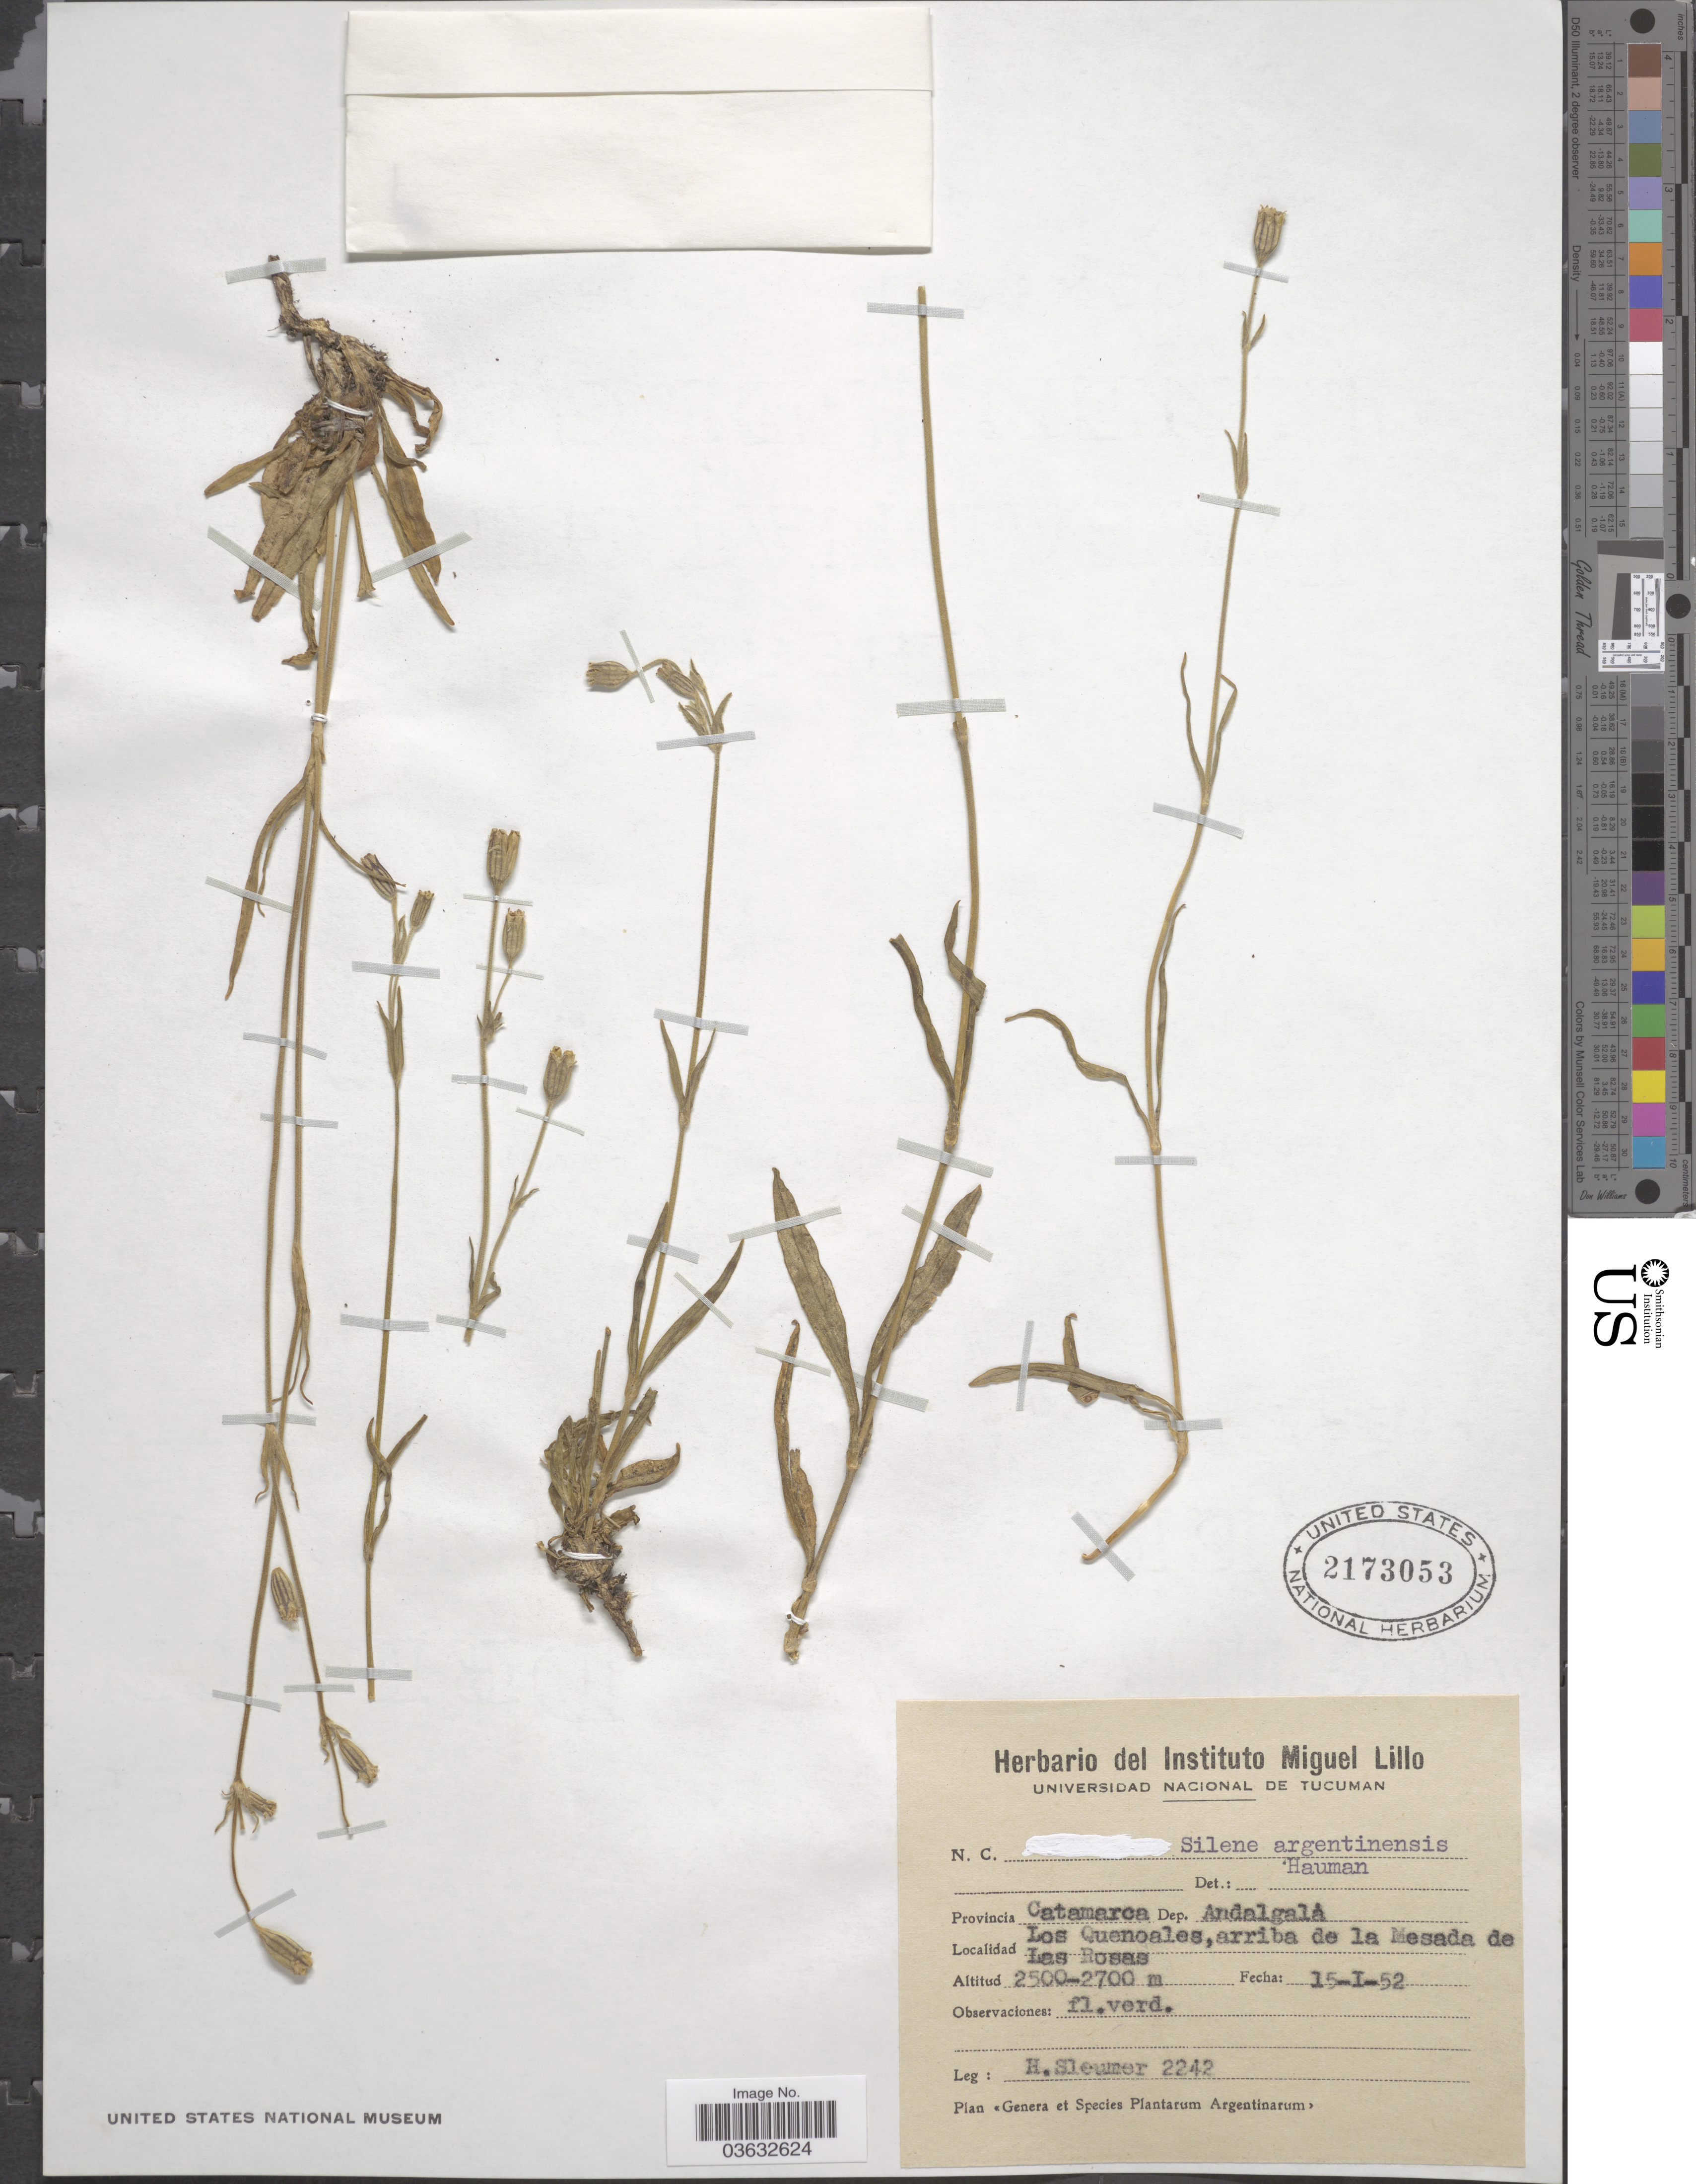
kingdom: Plantae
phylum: Tracheophyta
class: Magnoliopsida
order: Caryophyllales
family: Caryophyllaceae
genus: Silene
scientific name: Silene argentinensis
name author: Hauman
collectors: H. O. Sleumer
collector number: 2242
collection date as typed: Transcribed d/m/y: 15/1/52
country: Argentina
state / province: Catamarca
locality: Dep. Andalgalá. Los Quenoales, arriba de la Mesada de Las Rosas.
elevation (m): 2500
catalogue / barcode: US 2173053